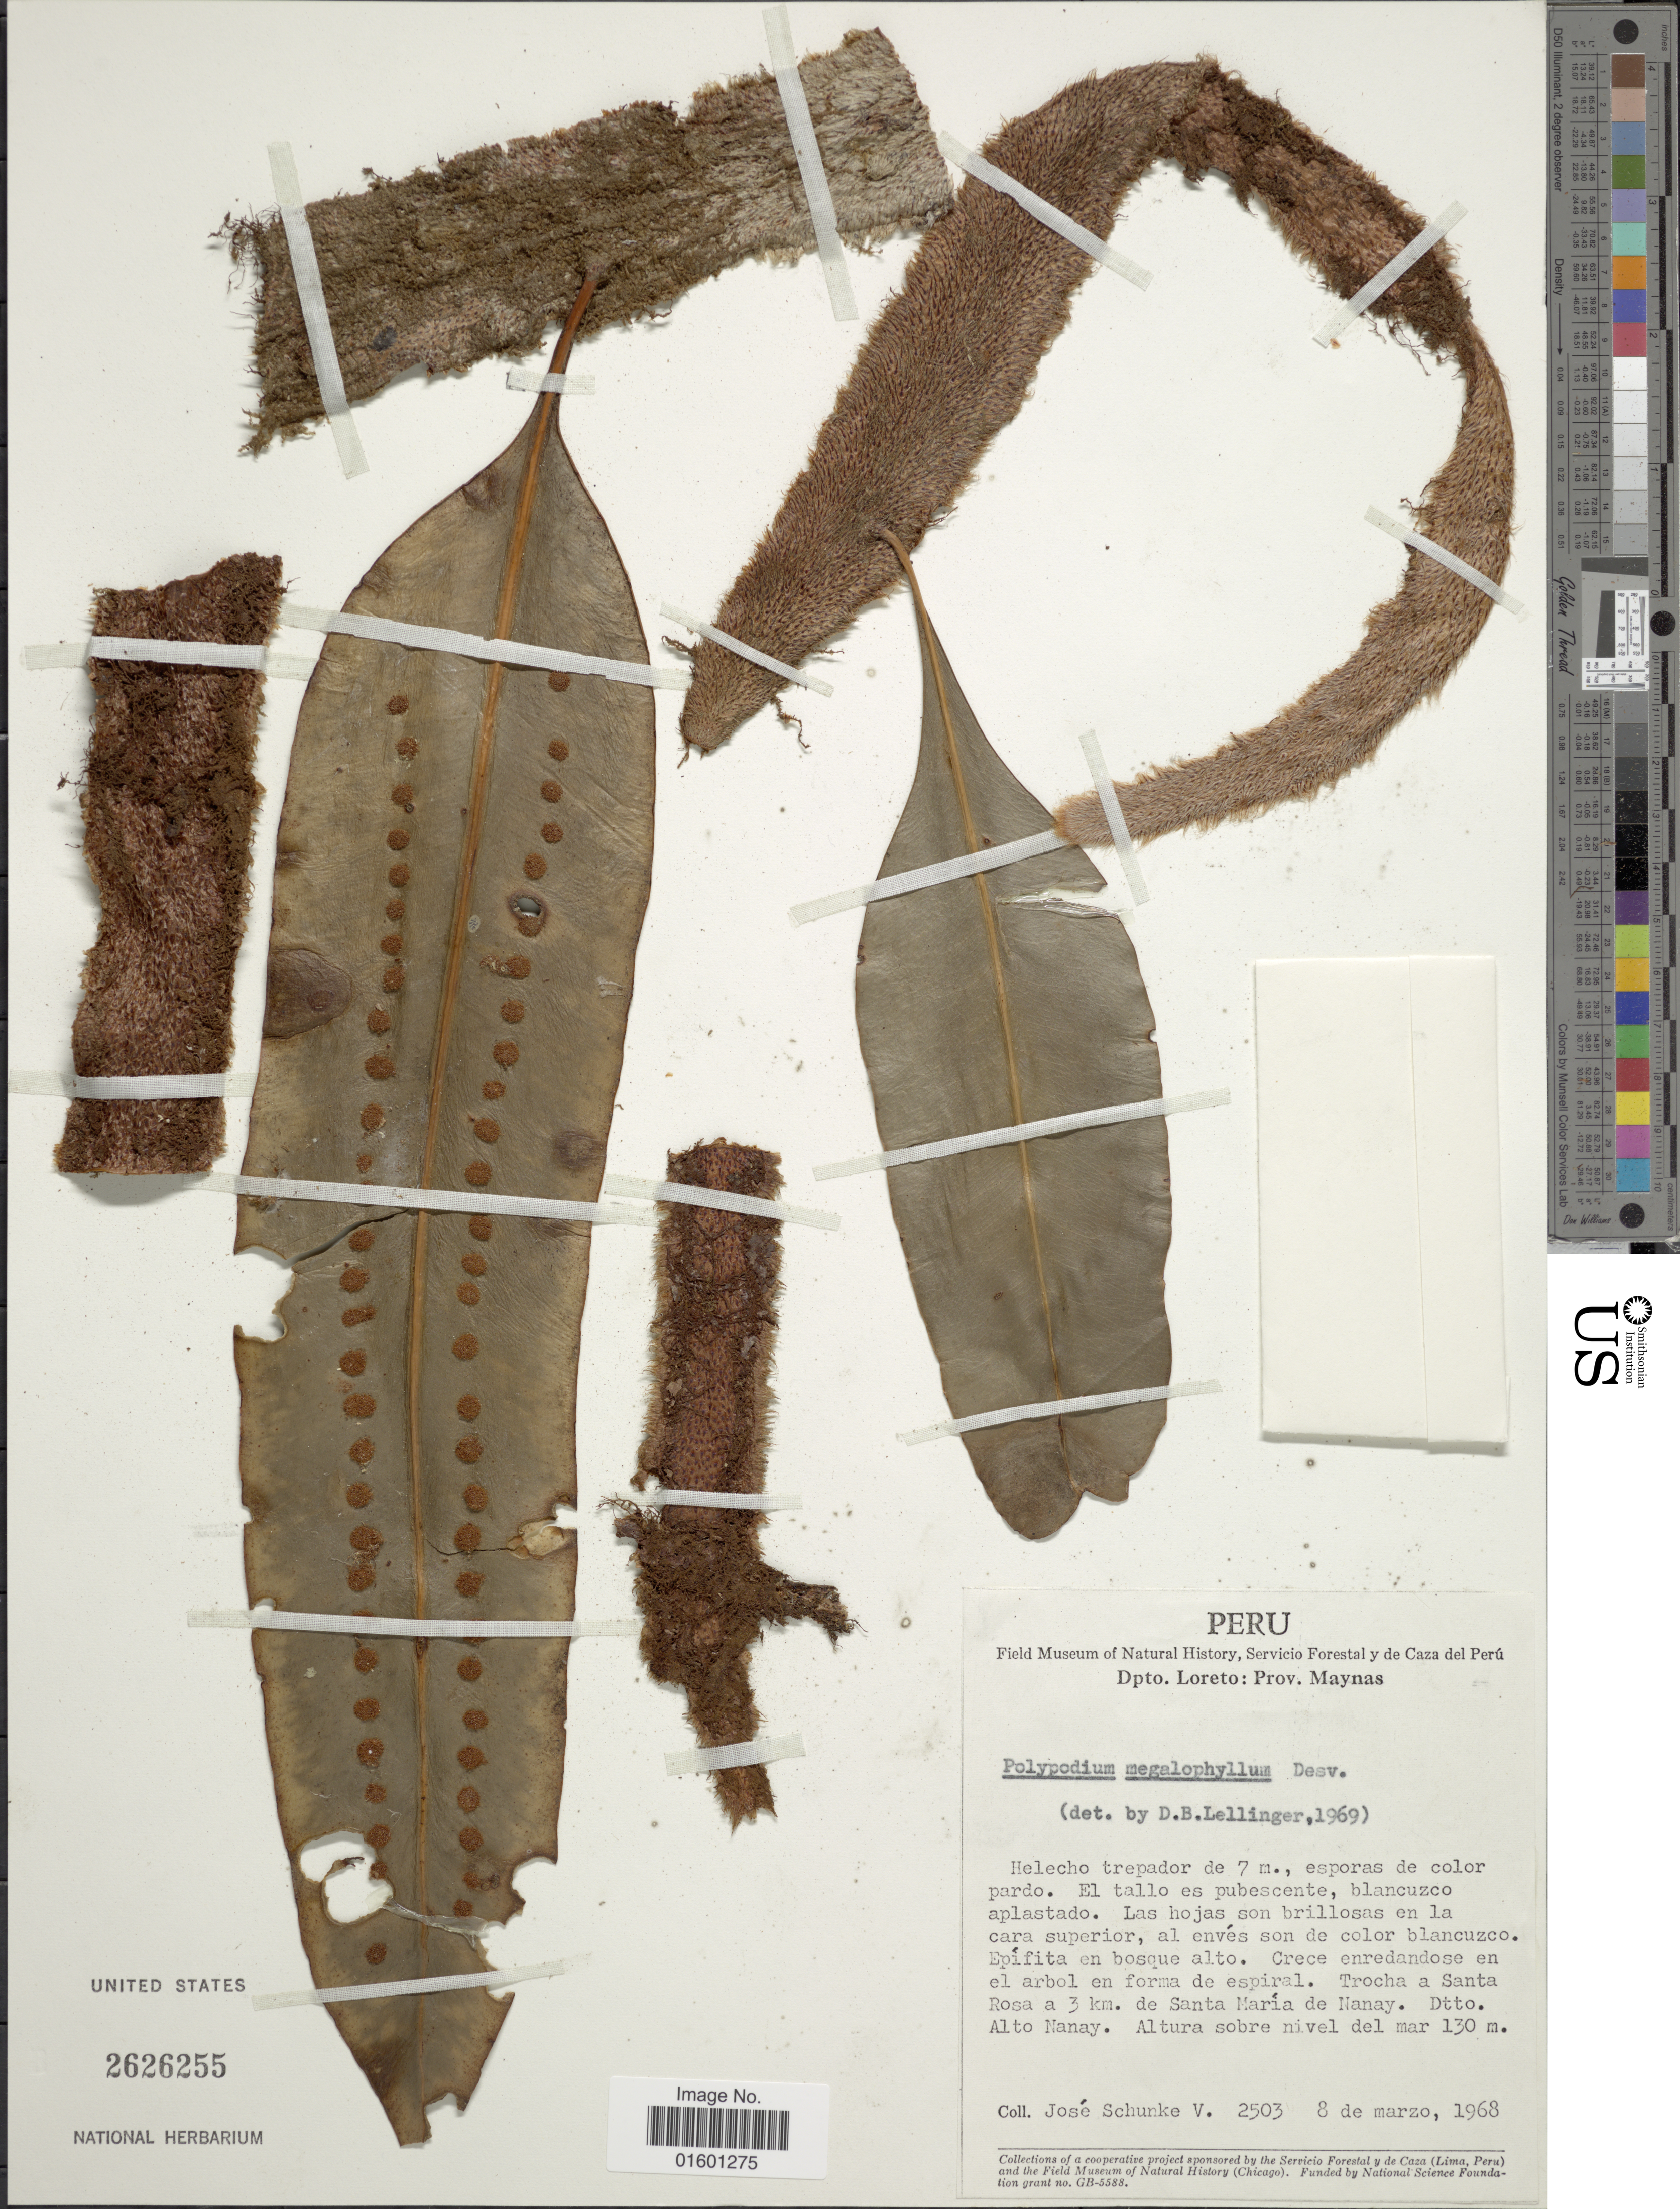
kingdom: Plantae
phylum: Tracheophyta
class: Polypodiopsida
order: Polypodiales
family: Polypodiaceae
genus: Microgramma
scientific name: Microgramma megalophylla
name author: (Desv.) de la Sota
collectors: J. M. Schunke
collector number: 2503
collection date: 1968-03-08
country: Peru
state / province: Loreto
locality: Prov. Maynas, Trocha a Santa Rosa a 3 km. De Santa Maria de Nanay. Dtto. Alto Nanay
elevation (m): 130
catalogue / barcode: US 2626255